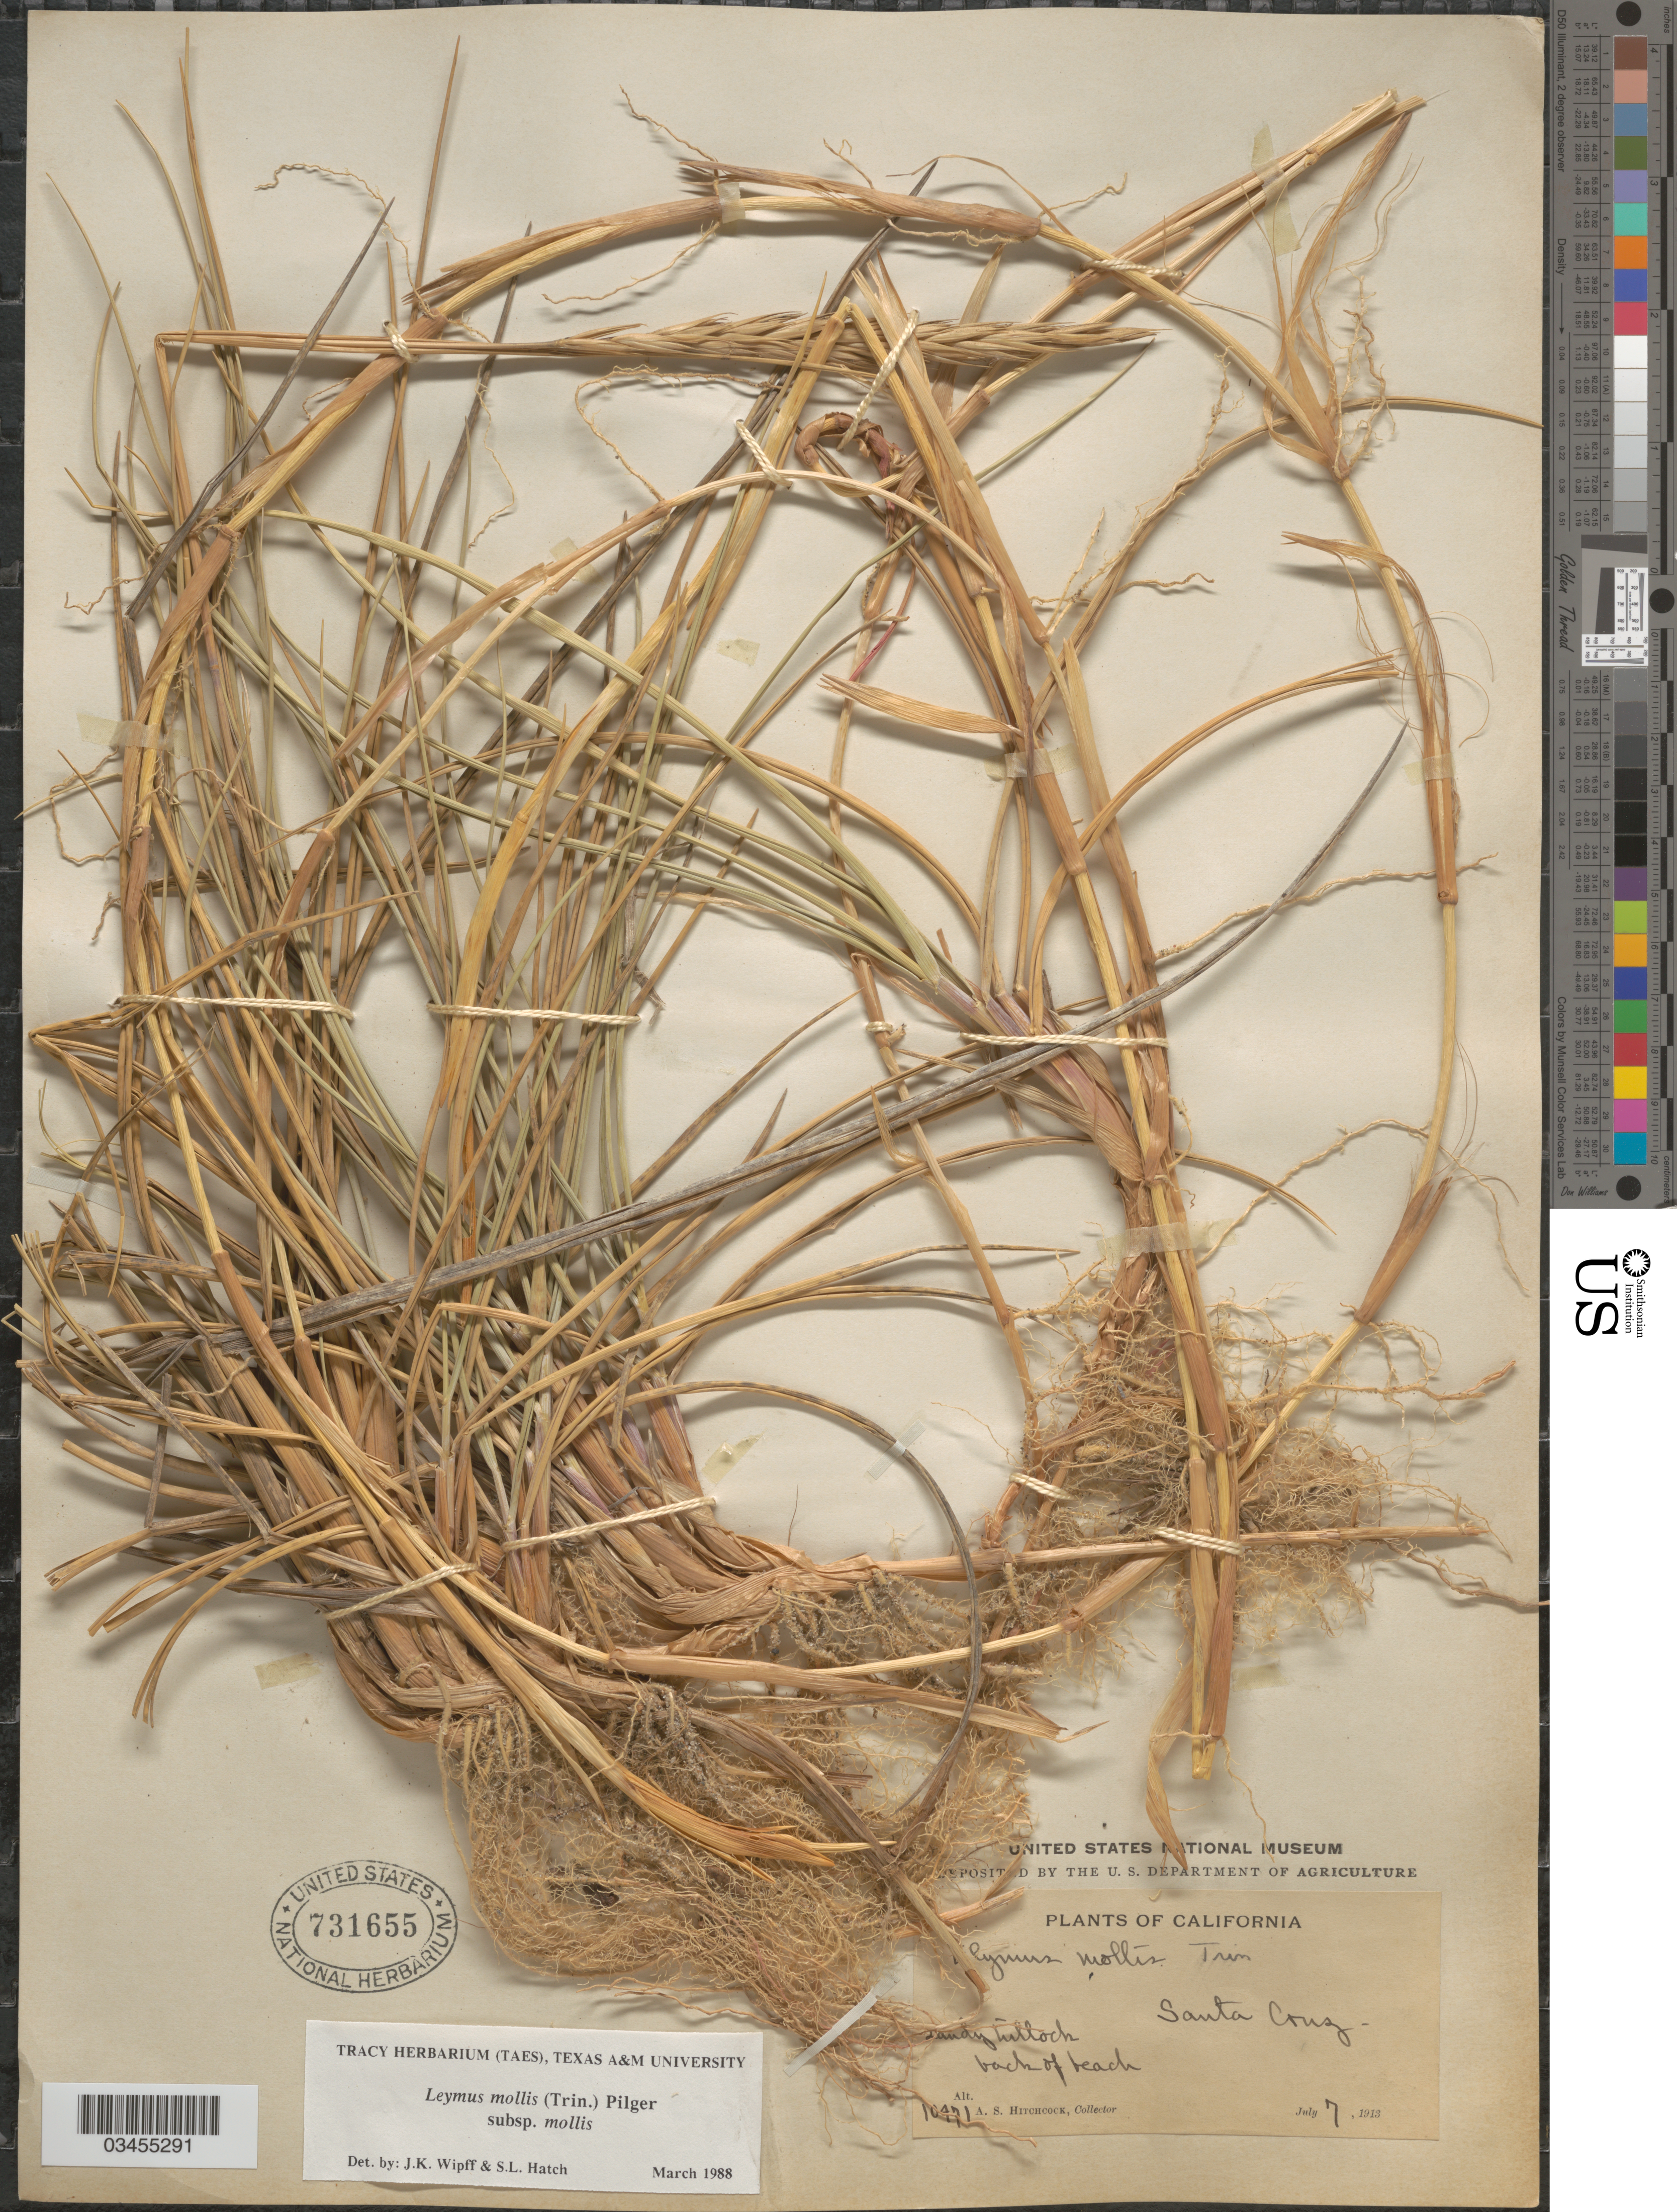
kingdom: Plantae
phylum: Tracheophyta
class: Liliopsida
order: Poales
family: Poaceae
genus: Leymus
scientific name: Leymus mollis subsp. mollis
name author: (Trin.) Pilg.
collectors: A. S. Hitchcock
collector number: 10471*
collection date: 1913-07-07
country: United States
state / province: California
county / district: Santa Cruz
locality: Santa Cruz.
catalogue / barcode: US 731655